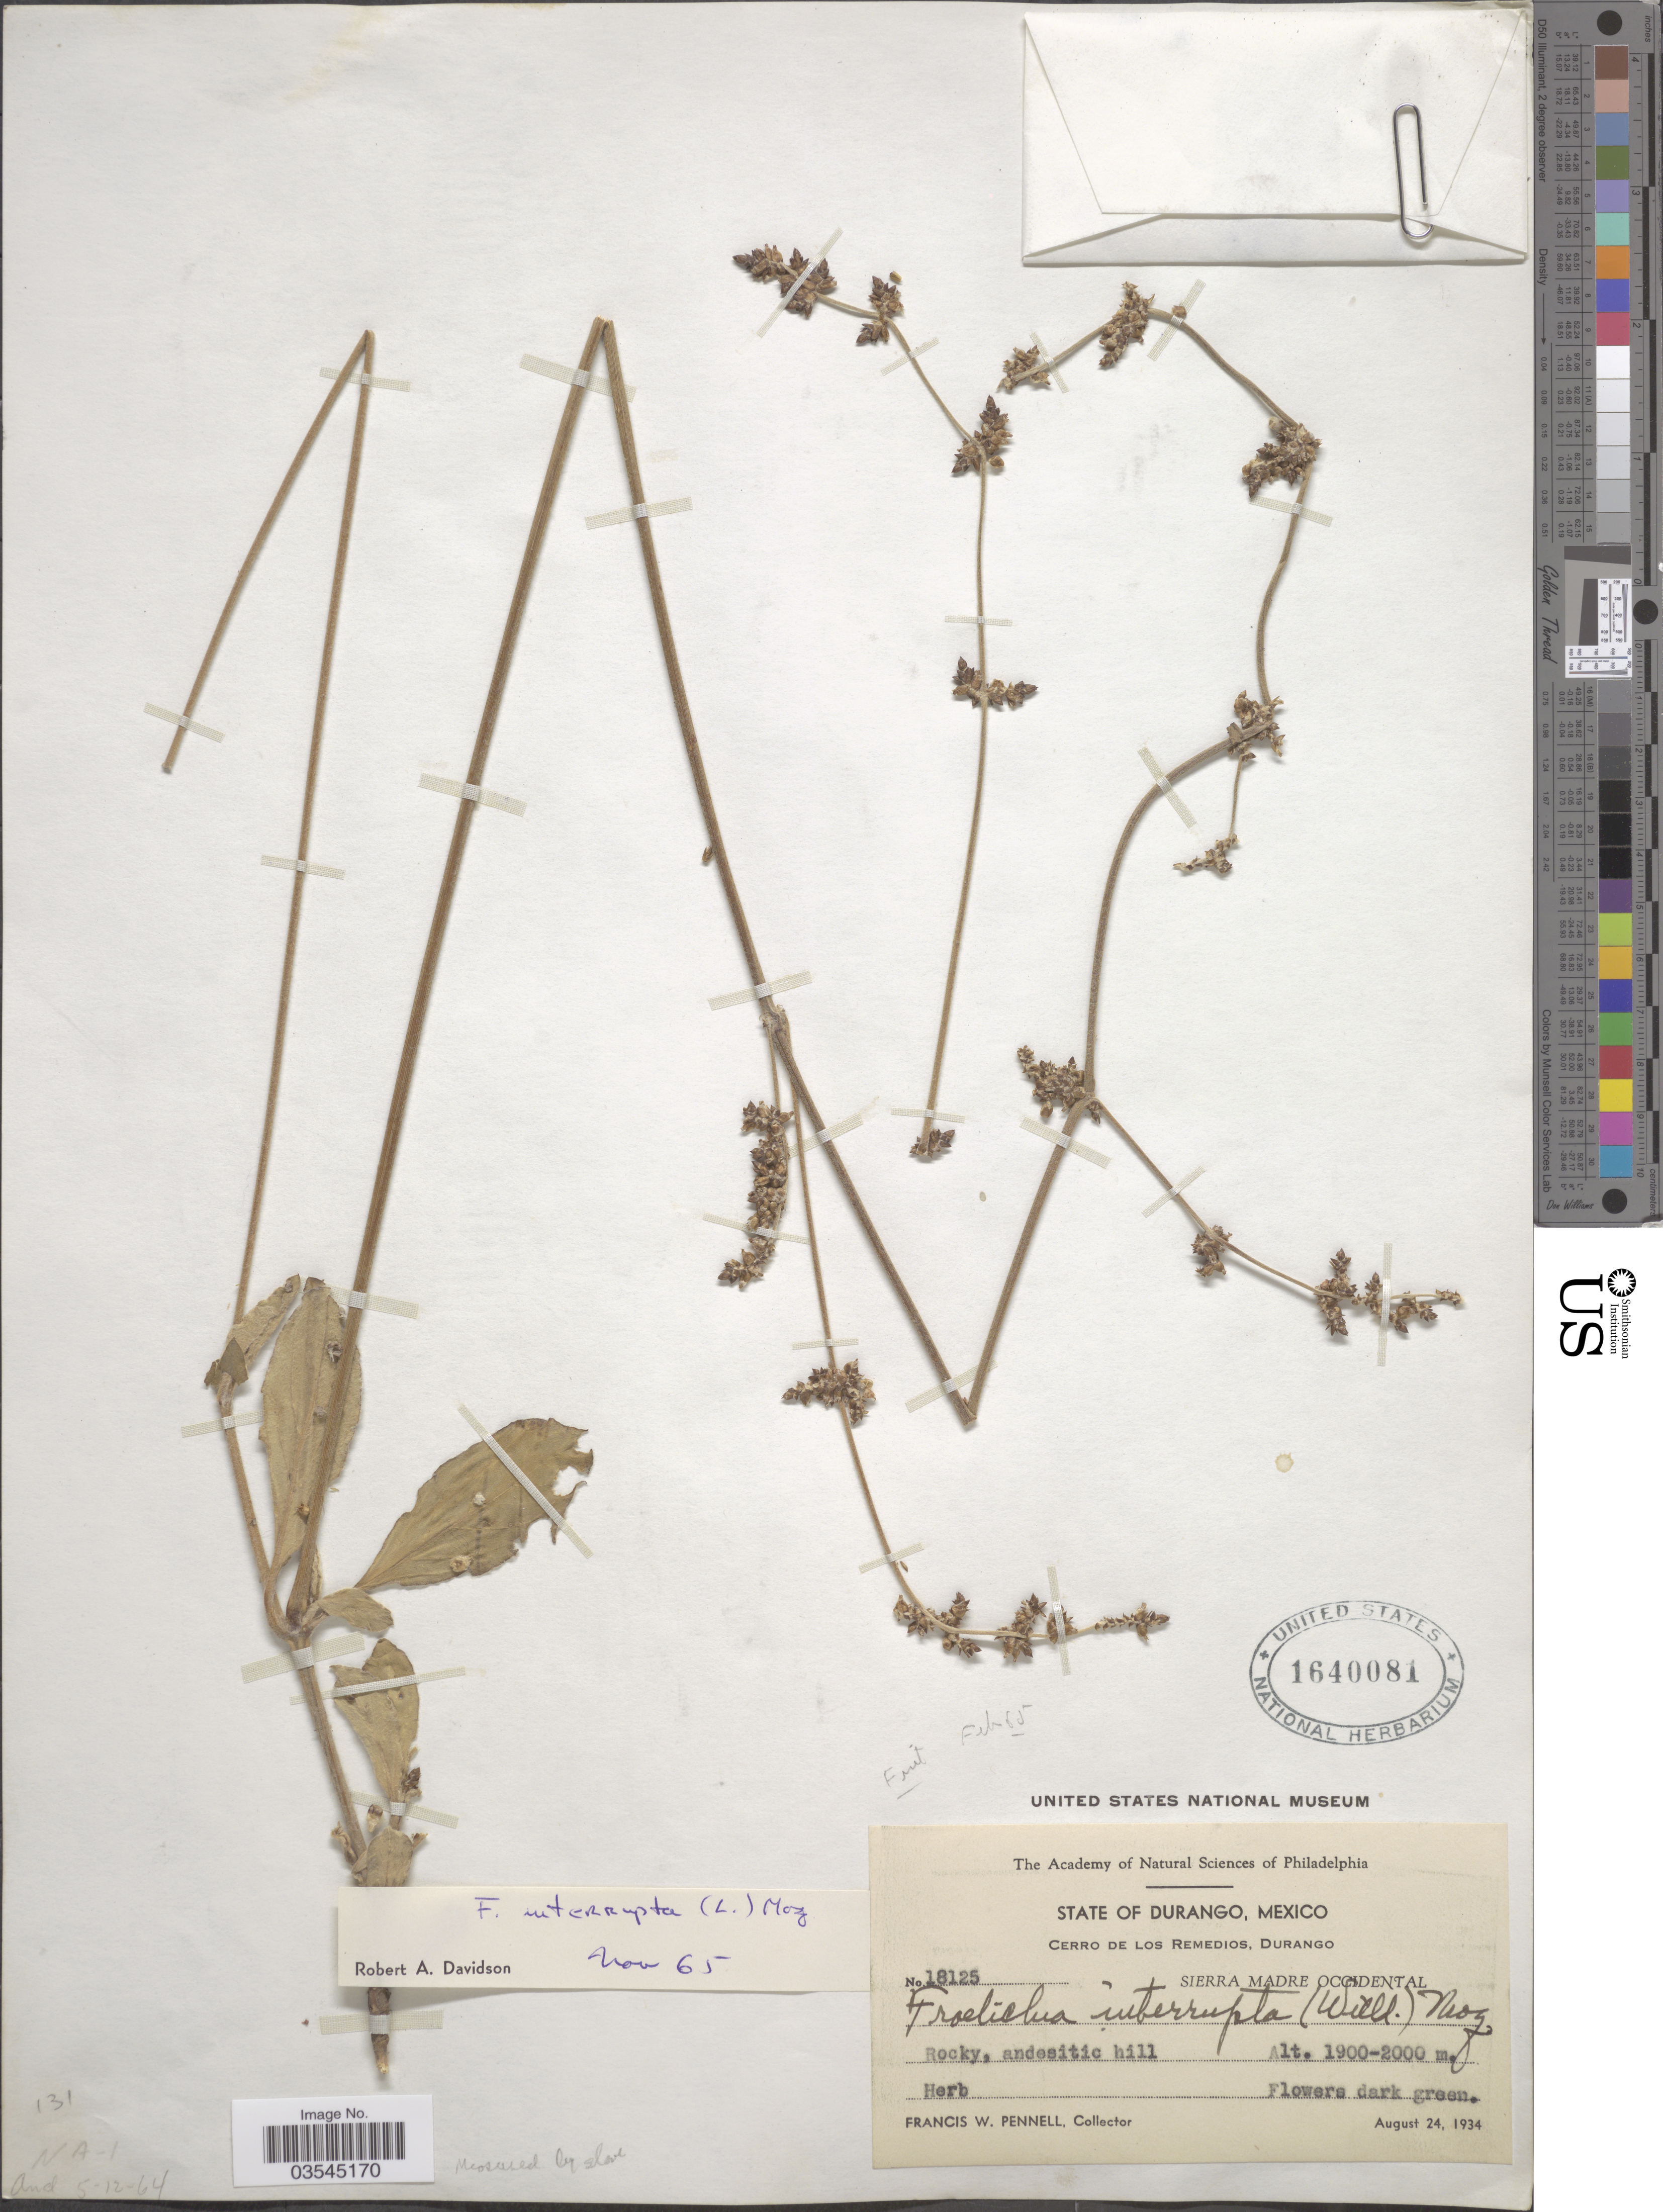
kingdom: Plantae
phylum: Tracheophyta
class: Magnoliopsida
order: Caryophyllales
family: Amaranthaceae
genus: Froelichia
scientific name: Froelichia interrupta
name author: (L.) Moq.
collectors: F. W. Pennell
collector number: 18125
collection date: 1934-08-24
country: Mexico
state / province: Durango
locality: Cerro de los Remedios. Sierra Madre Occidental.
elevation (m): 1900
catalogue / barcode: US 1640081